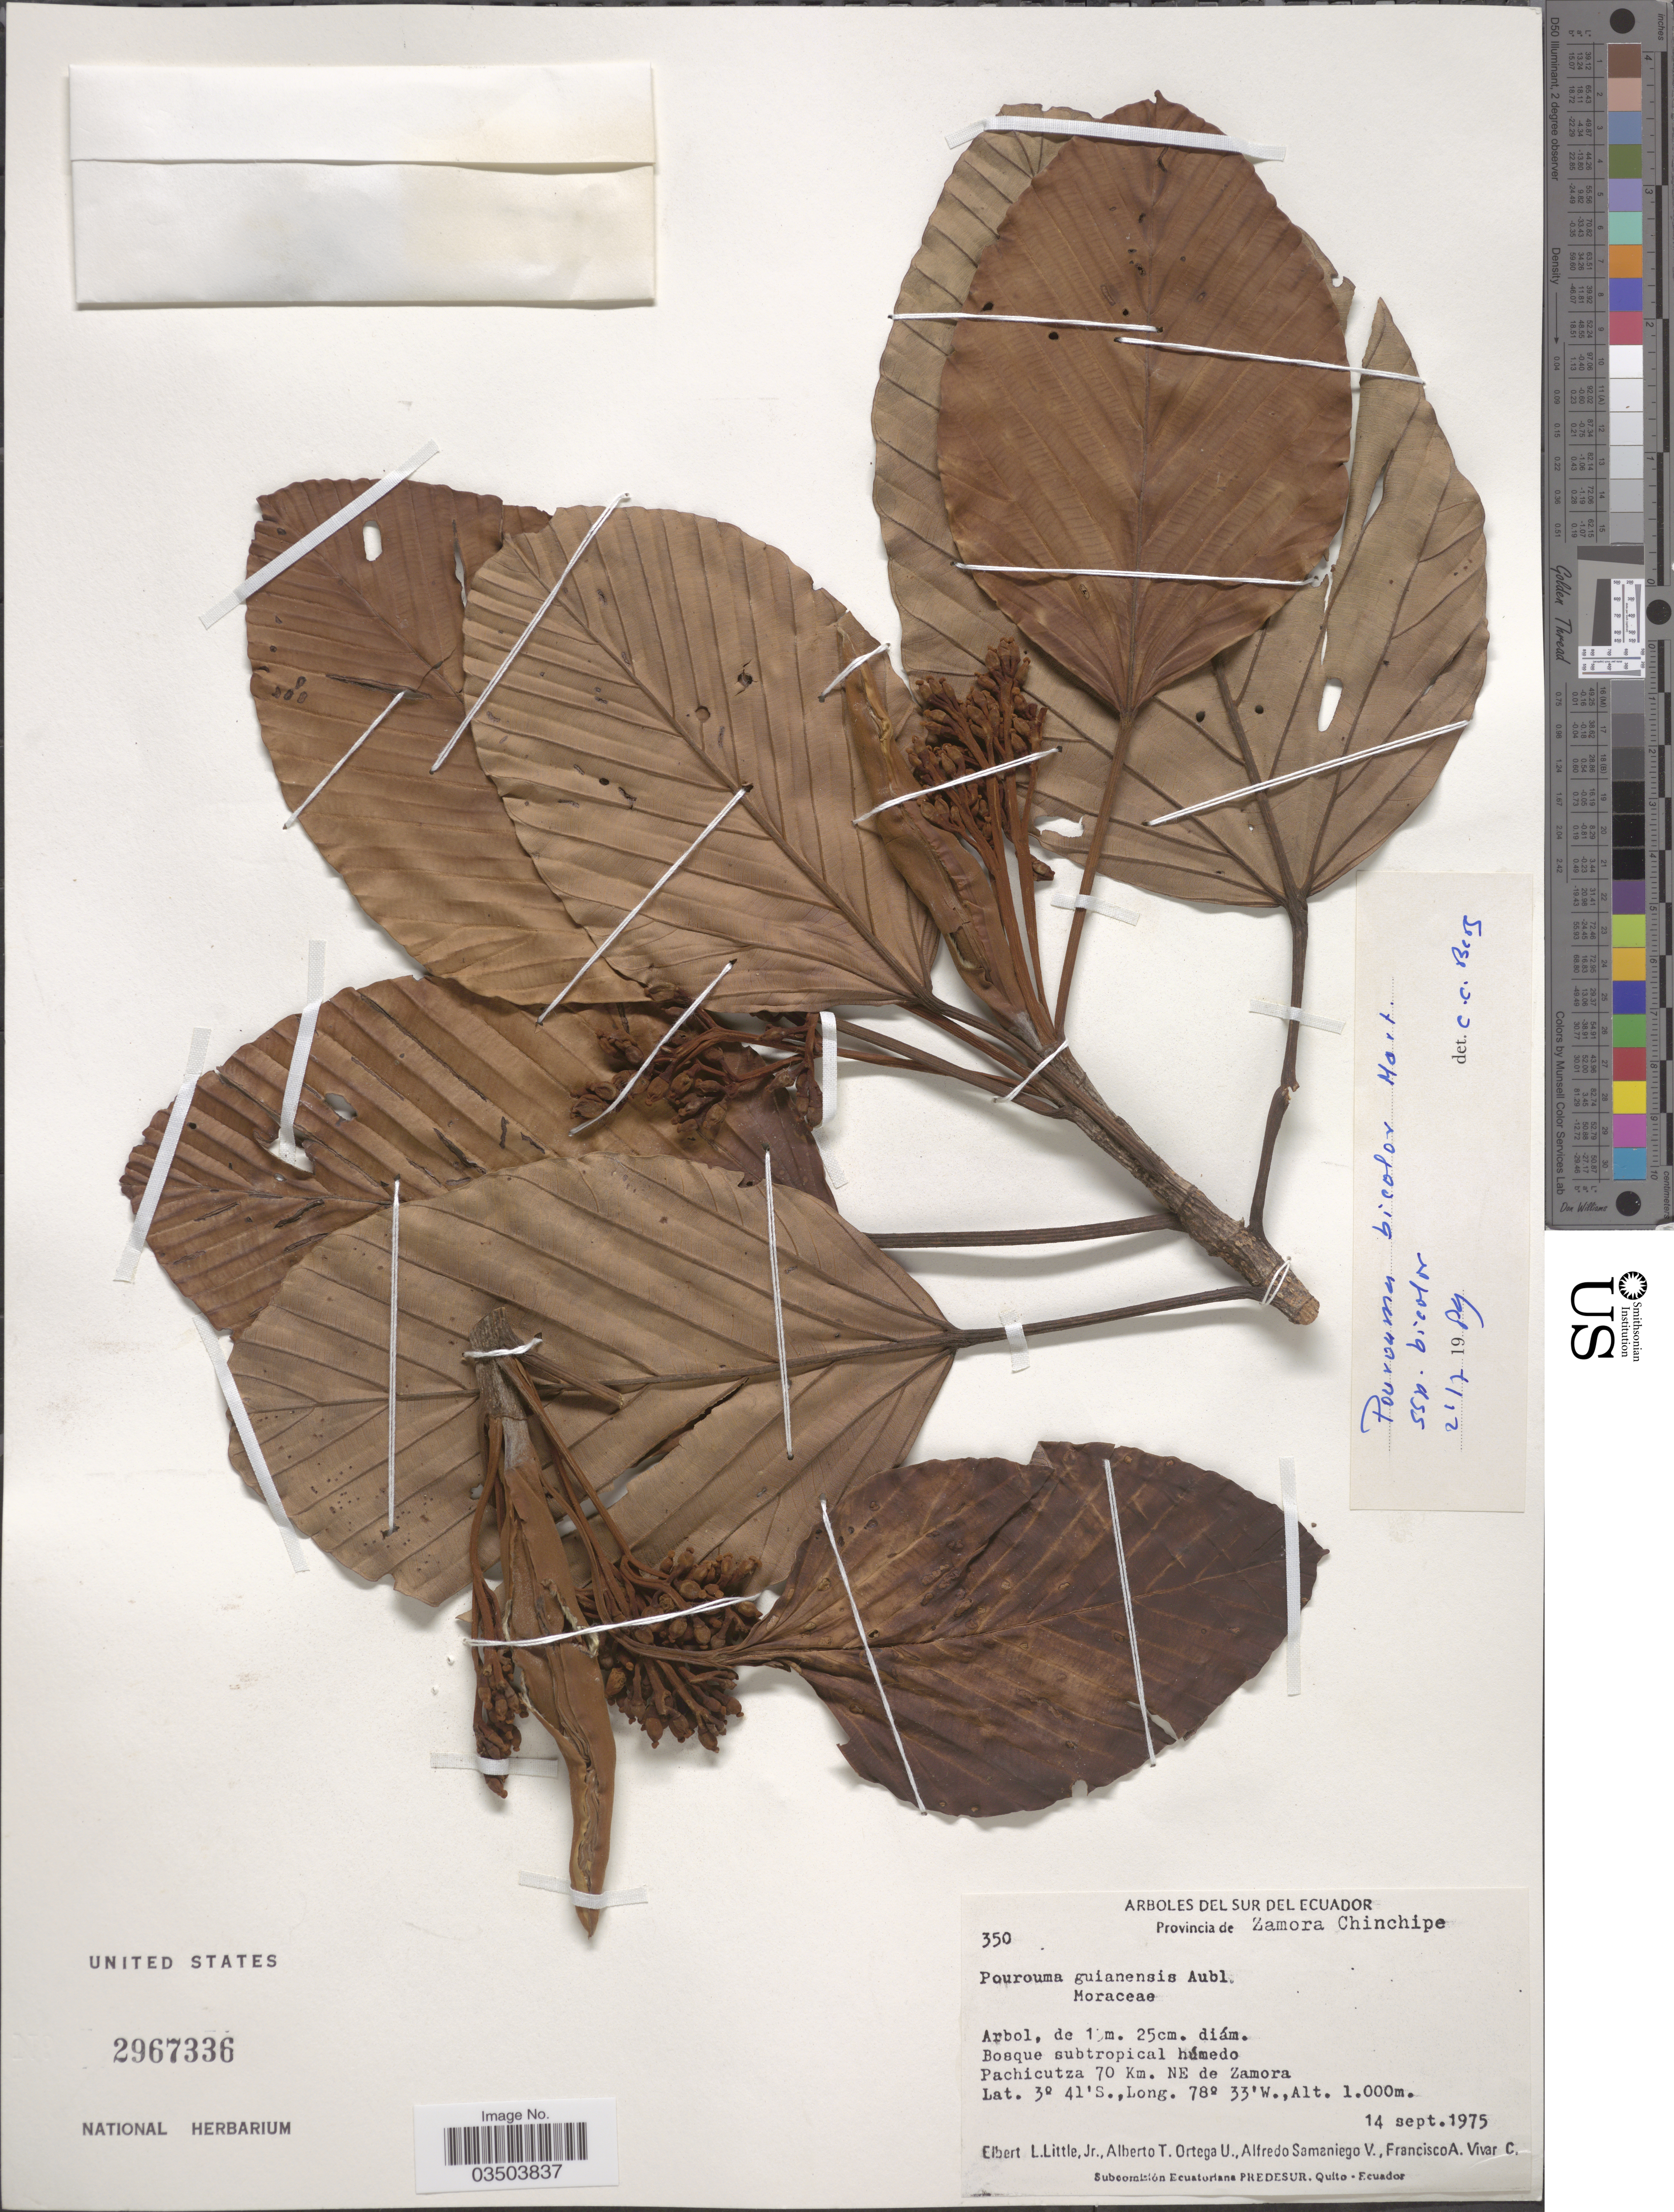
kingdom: Plantae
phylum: Tracheophyta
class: Magnoliopsida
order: Rosales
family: Urticaceae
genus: Pourouma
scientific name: Pourouma bicolor subsp. bicolor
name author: Mart.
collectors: E. L. Little, A. T. Ortega U., A. V. Samaniego & F. A. Vivar C.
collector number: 350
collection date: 1975-09-14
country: Ecuador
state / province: Zamora-Chinchipe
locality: Bosque subtropical húmedo. Pachicutza 70 Km. NE de Zamora.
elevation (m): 1000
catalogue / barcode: US 2967336